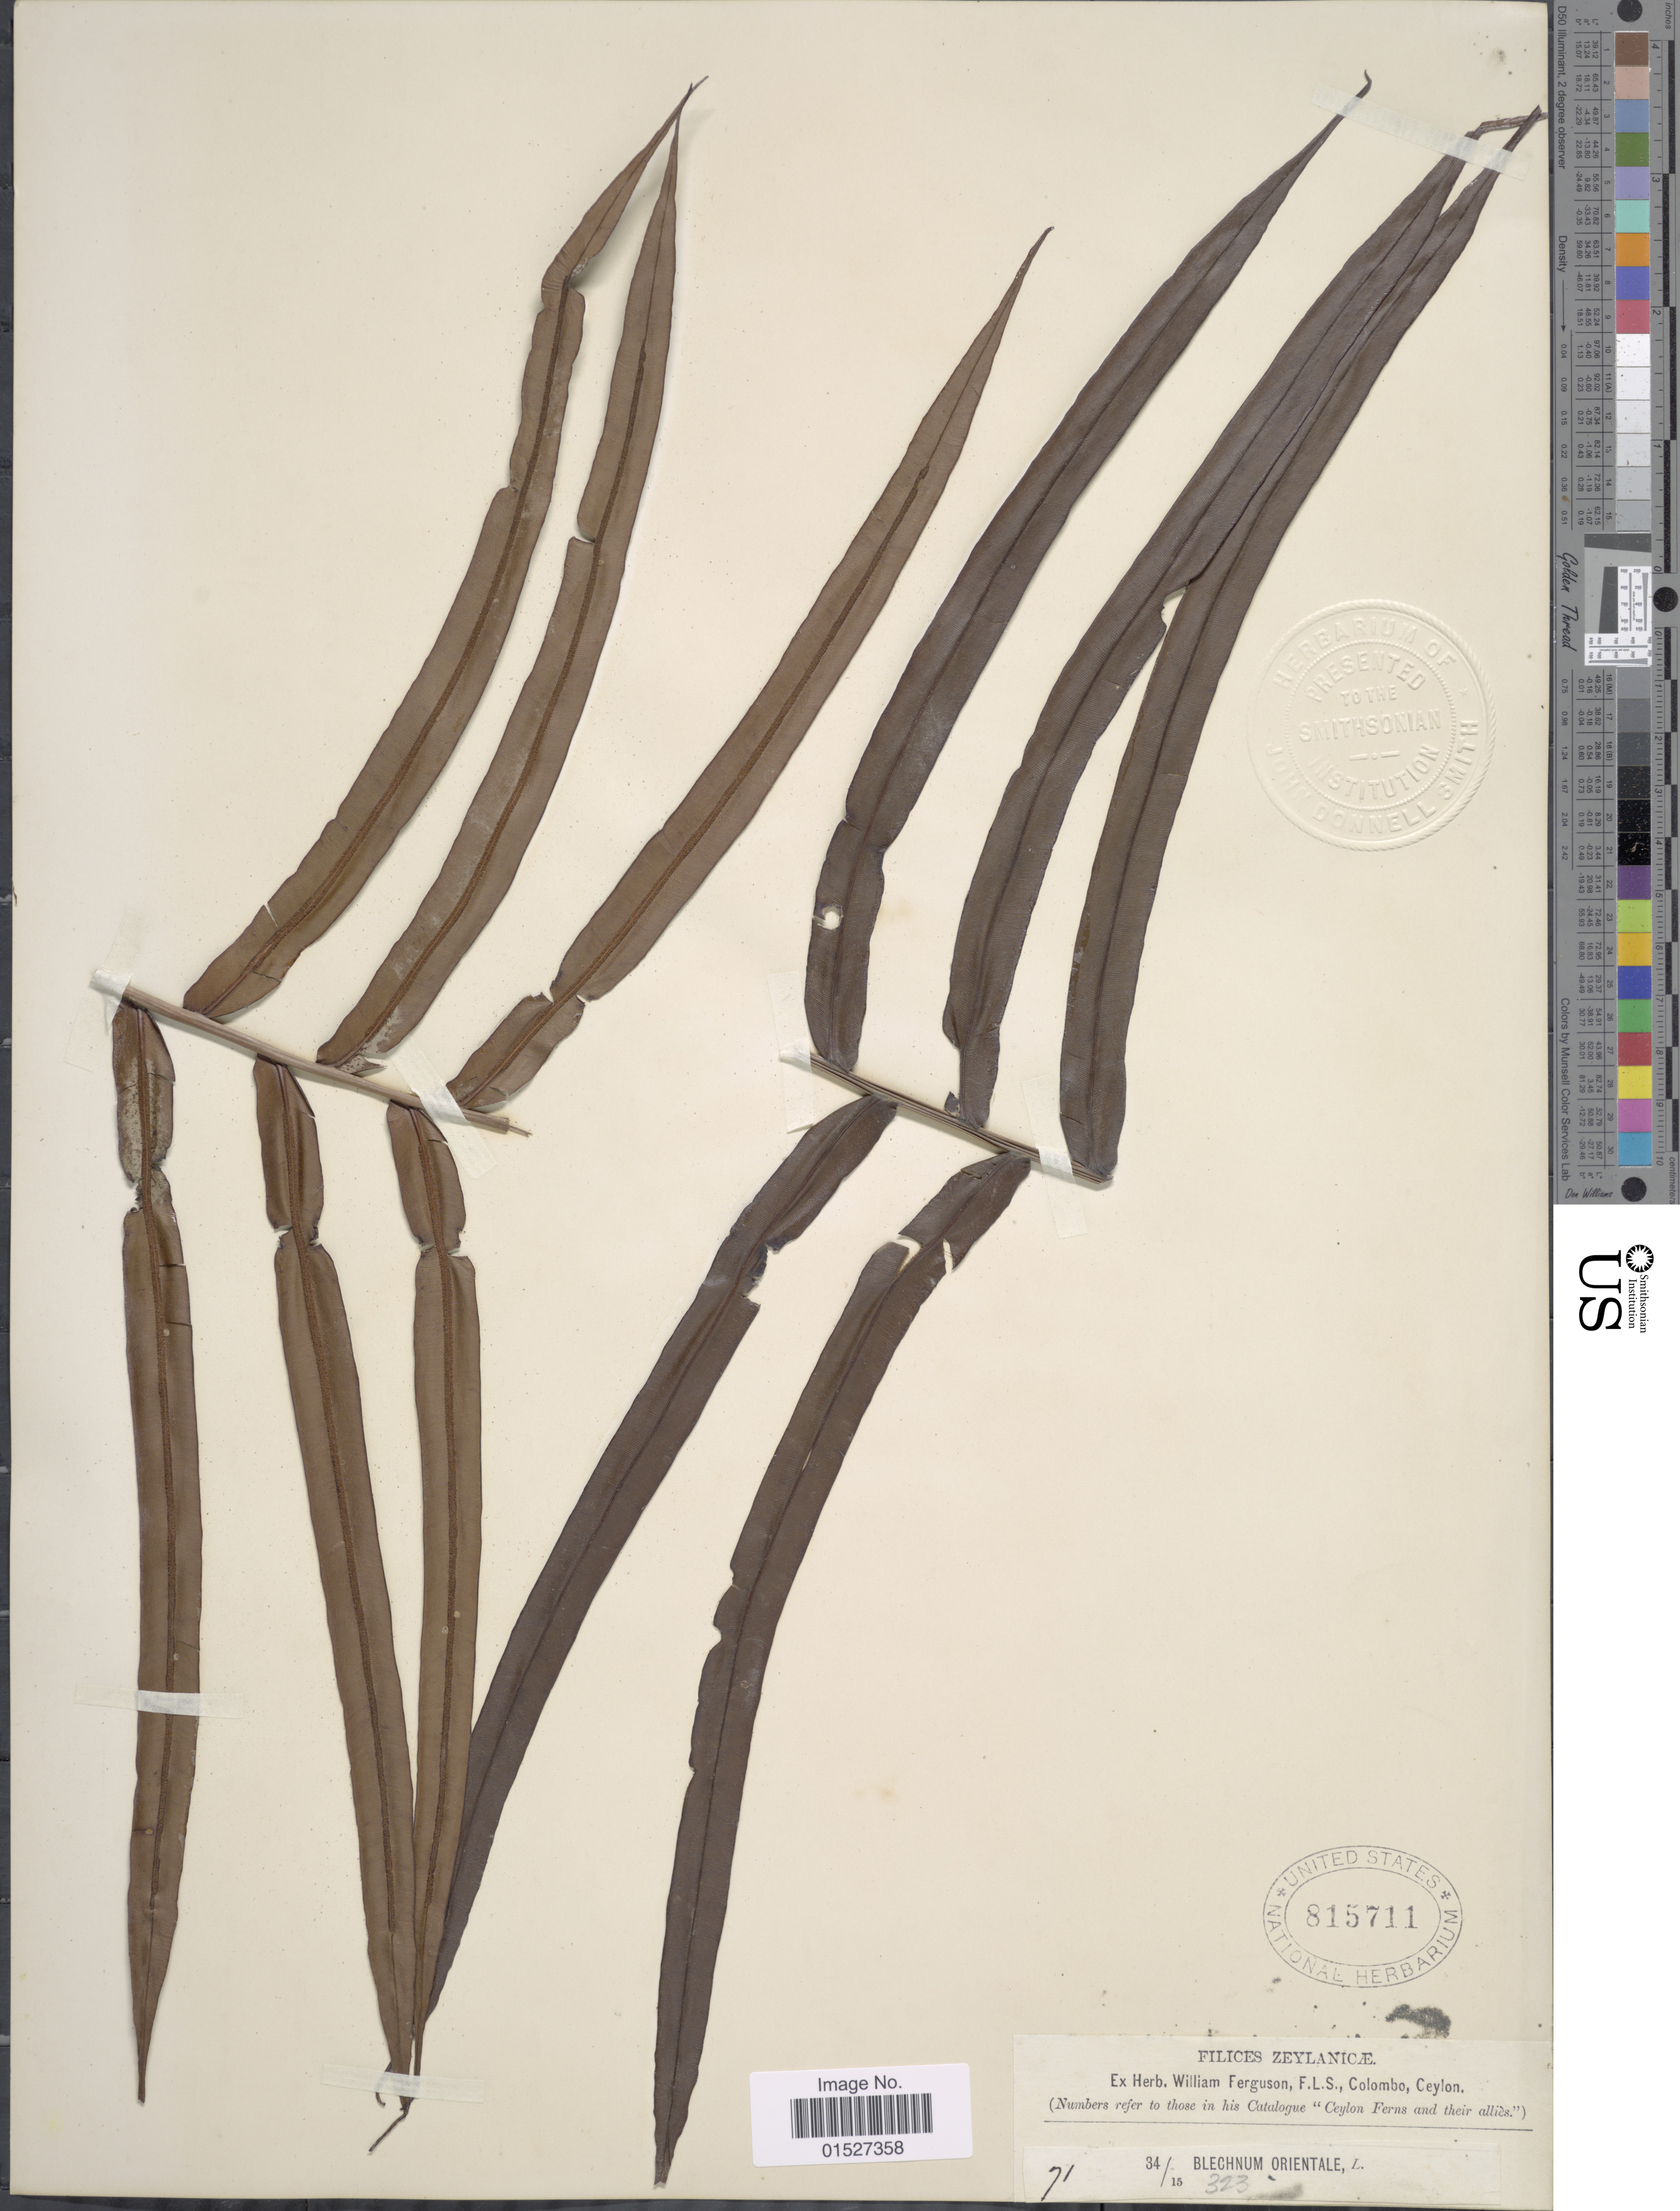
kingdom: Plantae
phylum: Tracheophyta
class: Polypodiopsida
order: Polypodiales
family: Blechnaceae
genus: Blechnum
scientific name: Blechnum orientale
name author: L.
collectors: ex herb. William Ferguson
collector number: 71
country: Sri Lanka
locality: Filices Zeylanicae. F.L.S., Colombo, Ceylon.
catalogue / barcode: US 815711